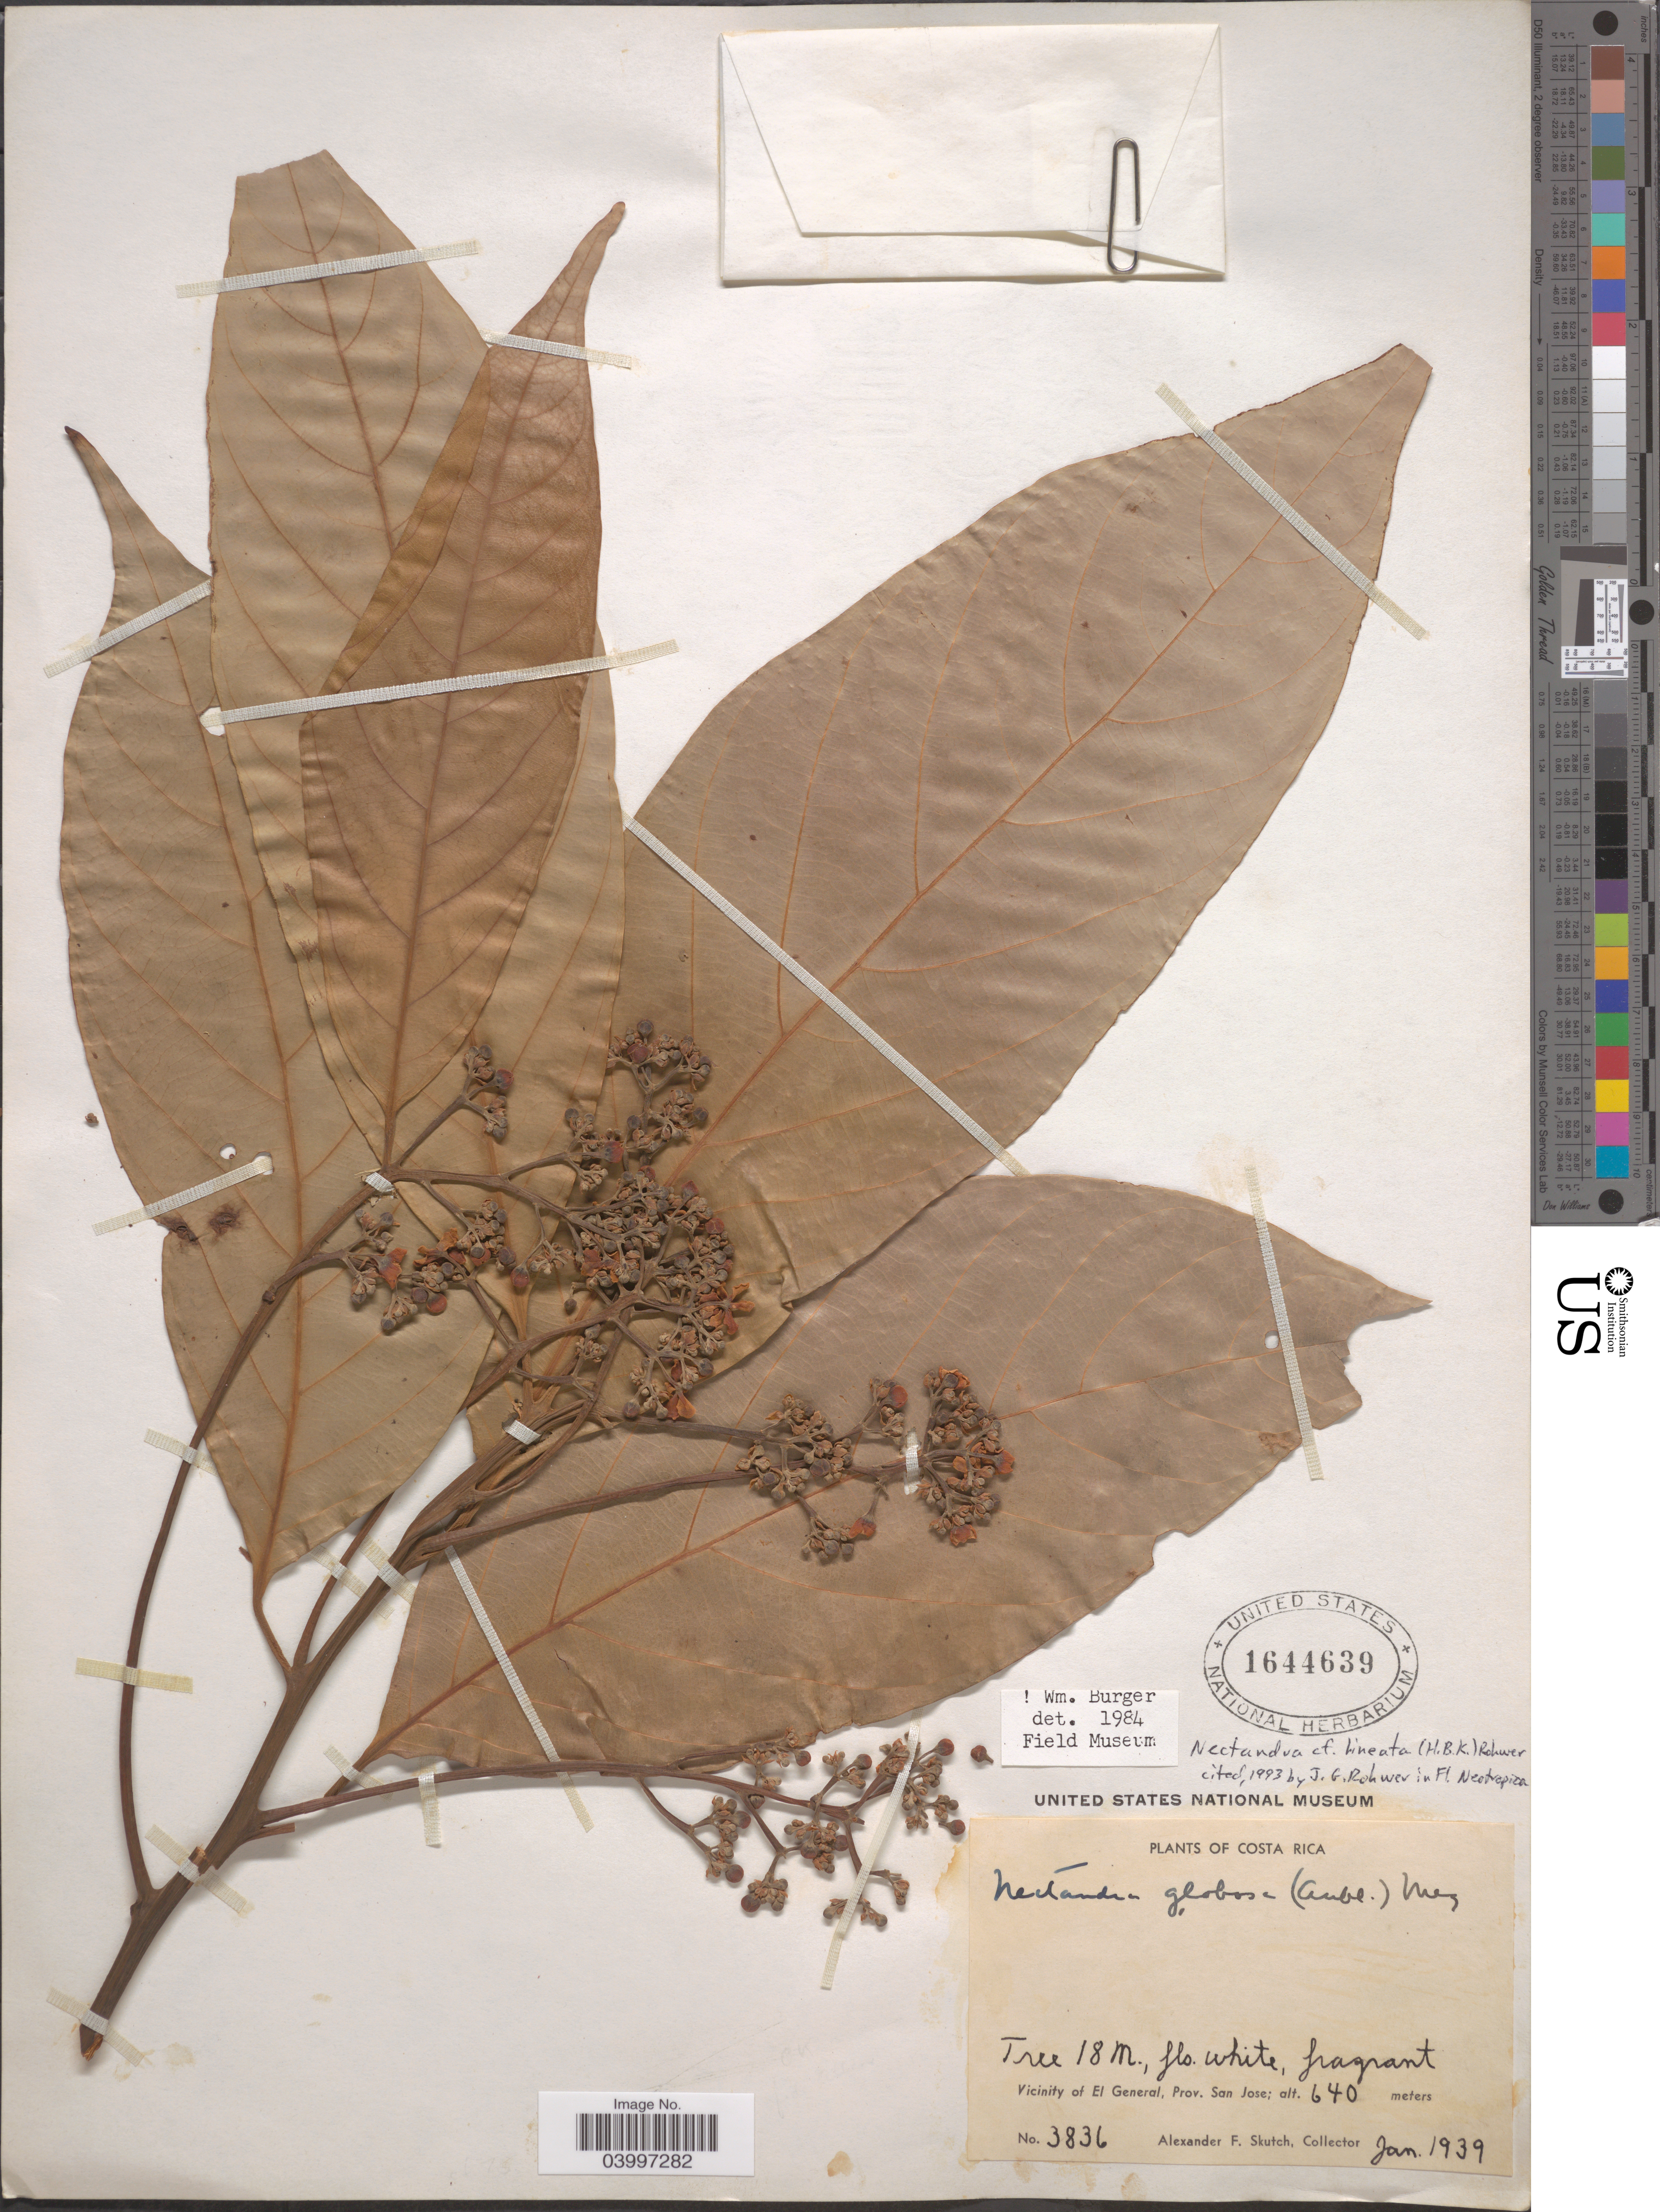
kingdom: Plantae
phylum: Tracheophyta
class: Magnoliopsida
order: Laurales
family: Lauraceae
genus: Nectandra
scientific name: Nectandra lineata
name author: (Kunth) Rohwer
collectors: A. F. Skutch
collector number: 3836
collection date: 1939-01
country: Costa Rica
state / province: San José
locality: Vicinity of El General.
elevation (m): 640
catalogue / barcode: US 1644639